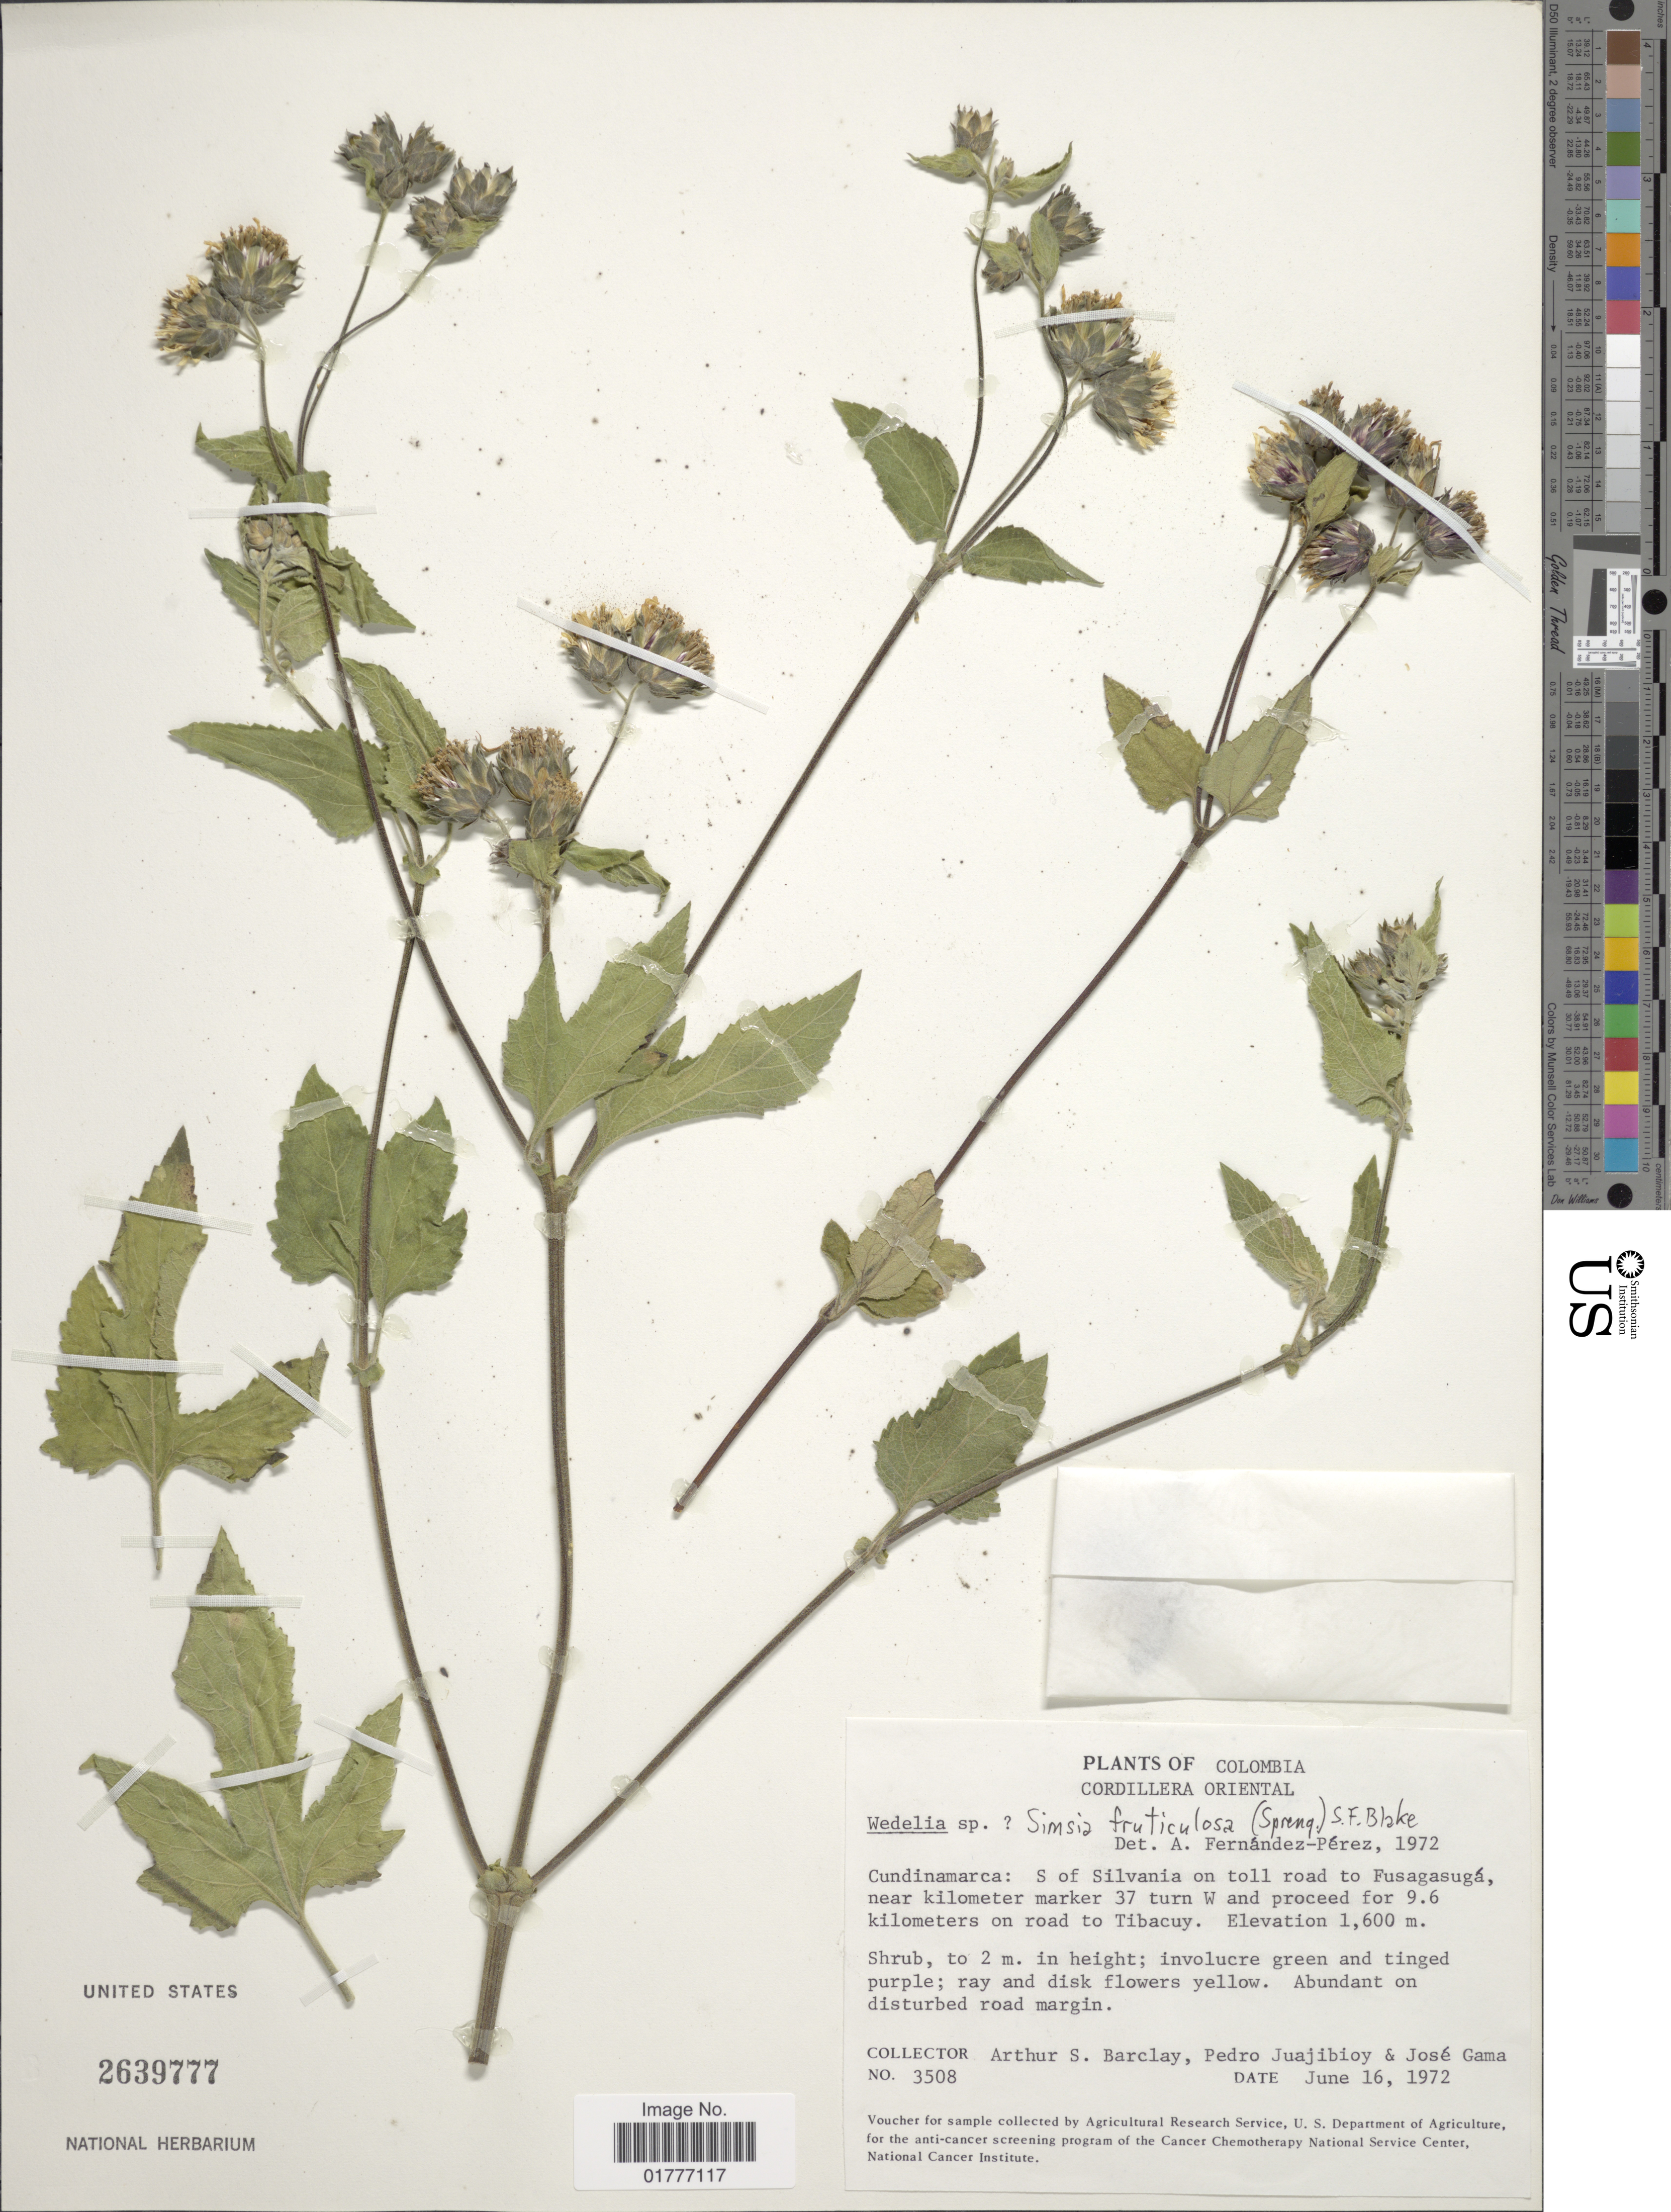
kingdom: Plantae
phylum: Tracheophyta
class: Magnoliopsida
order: Asterales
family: Asteraceae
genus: Simsia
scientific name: Simsia fruticulosa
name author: (Spreng.) S.F. Blake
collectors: A. S. Barclay, P. Juajibioy & J. Gama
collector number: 3508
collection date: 1972-06-16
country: Colombia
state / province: Cundinamarca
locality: Cordillera Oriental. S of Silvania on toll road to Fusagasugá, near kilometer marker 37 turn W and proceed 9.6 kilometer on road to Tibacuy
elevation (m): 1600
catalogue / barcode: US 2639777